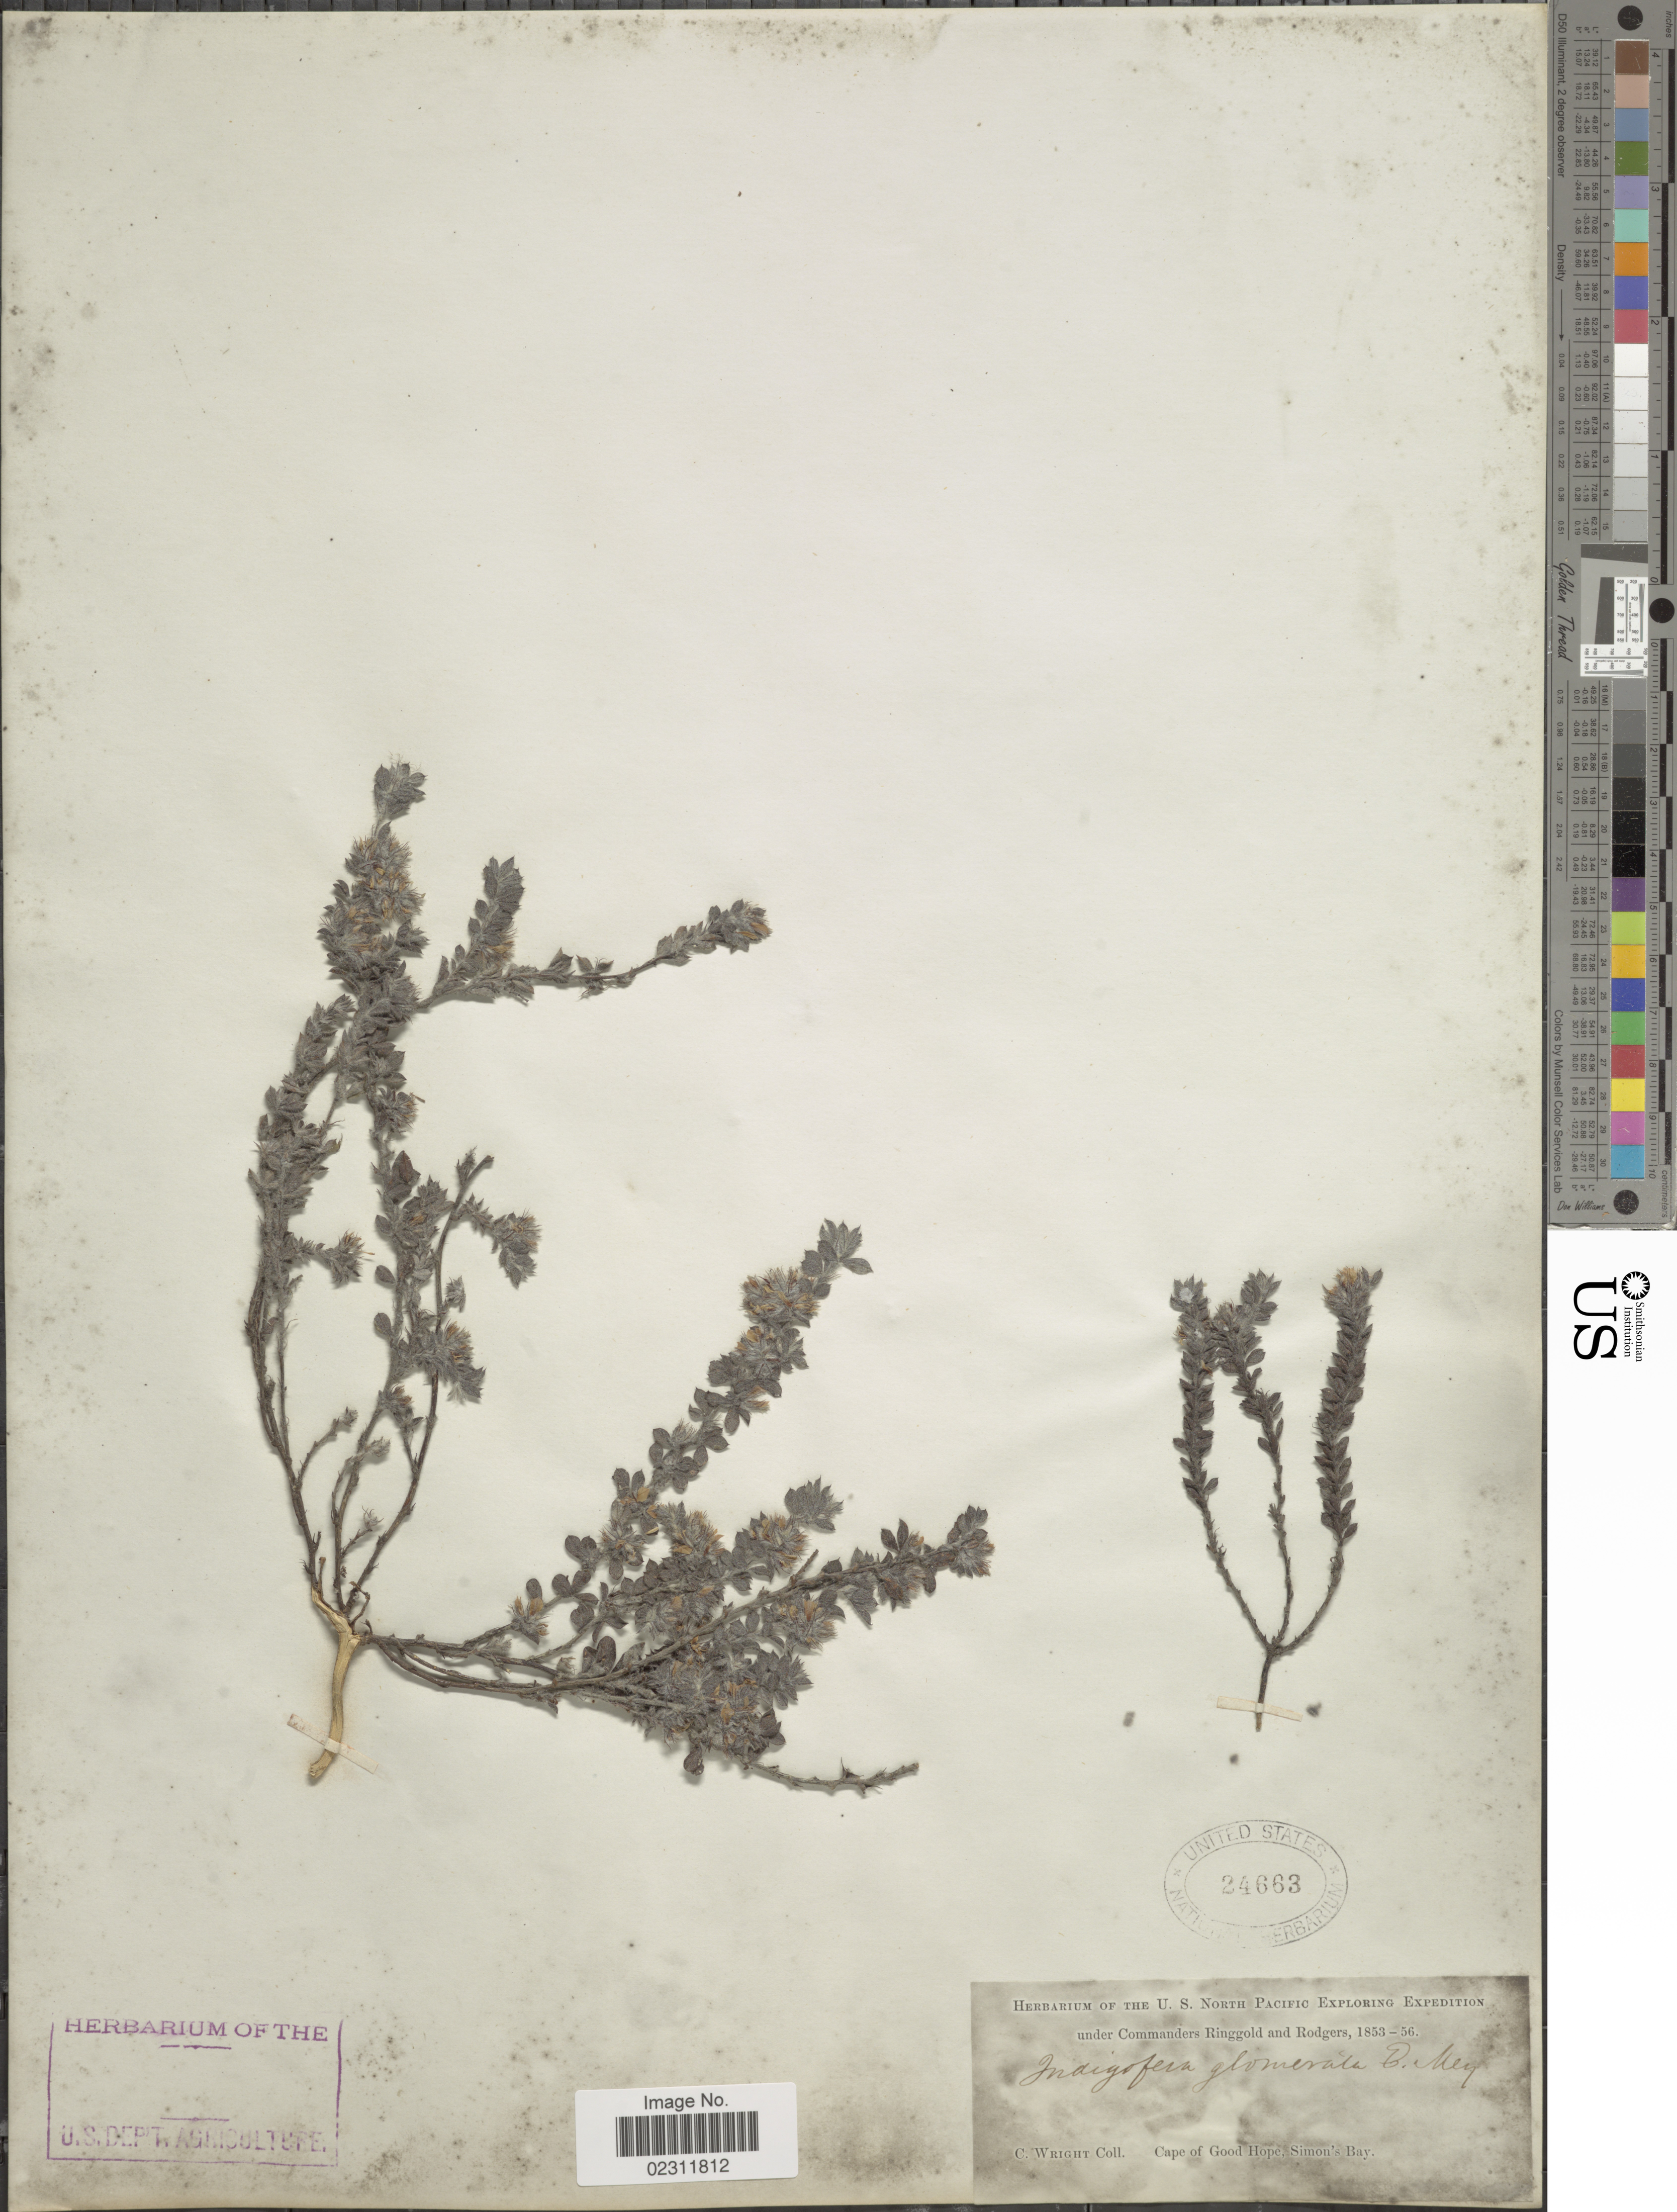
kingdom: Plantae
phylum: Tracheophyta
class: Magnoliopsida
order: Fabales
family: Fabaceae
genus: Indigofera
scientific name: Indigofera glomerata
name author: E. Mey.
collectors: C. Wright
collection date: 1853/1856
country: South Africa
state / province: Western Cape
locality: Cape of Good Hope, Simon's Bay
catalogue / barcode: US 24663